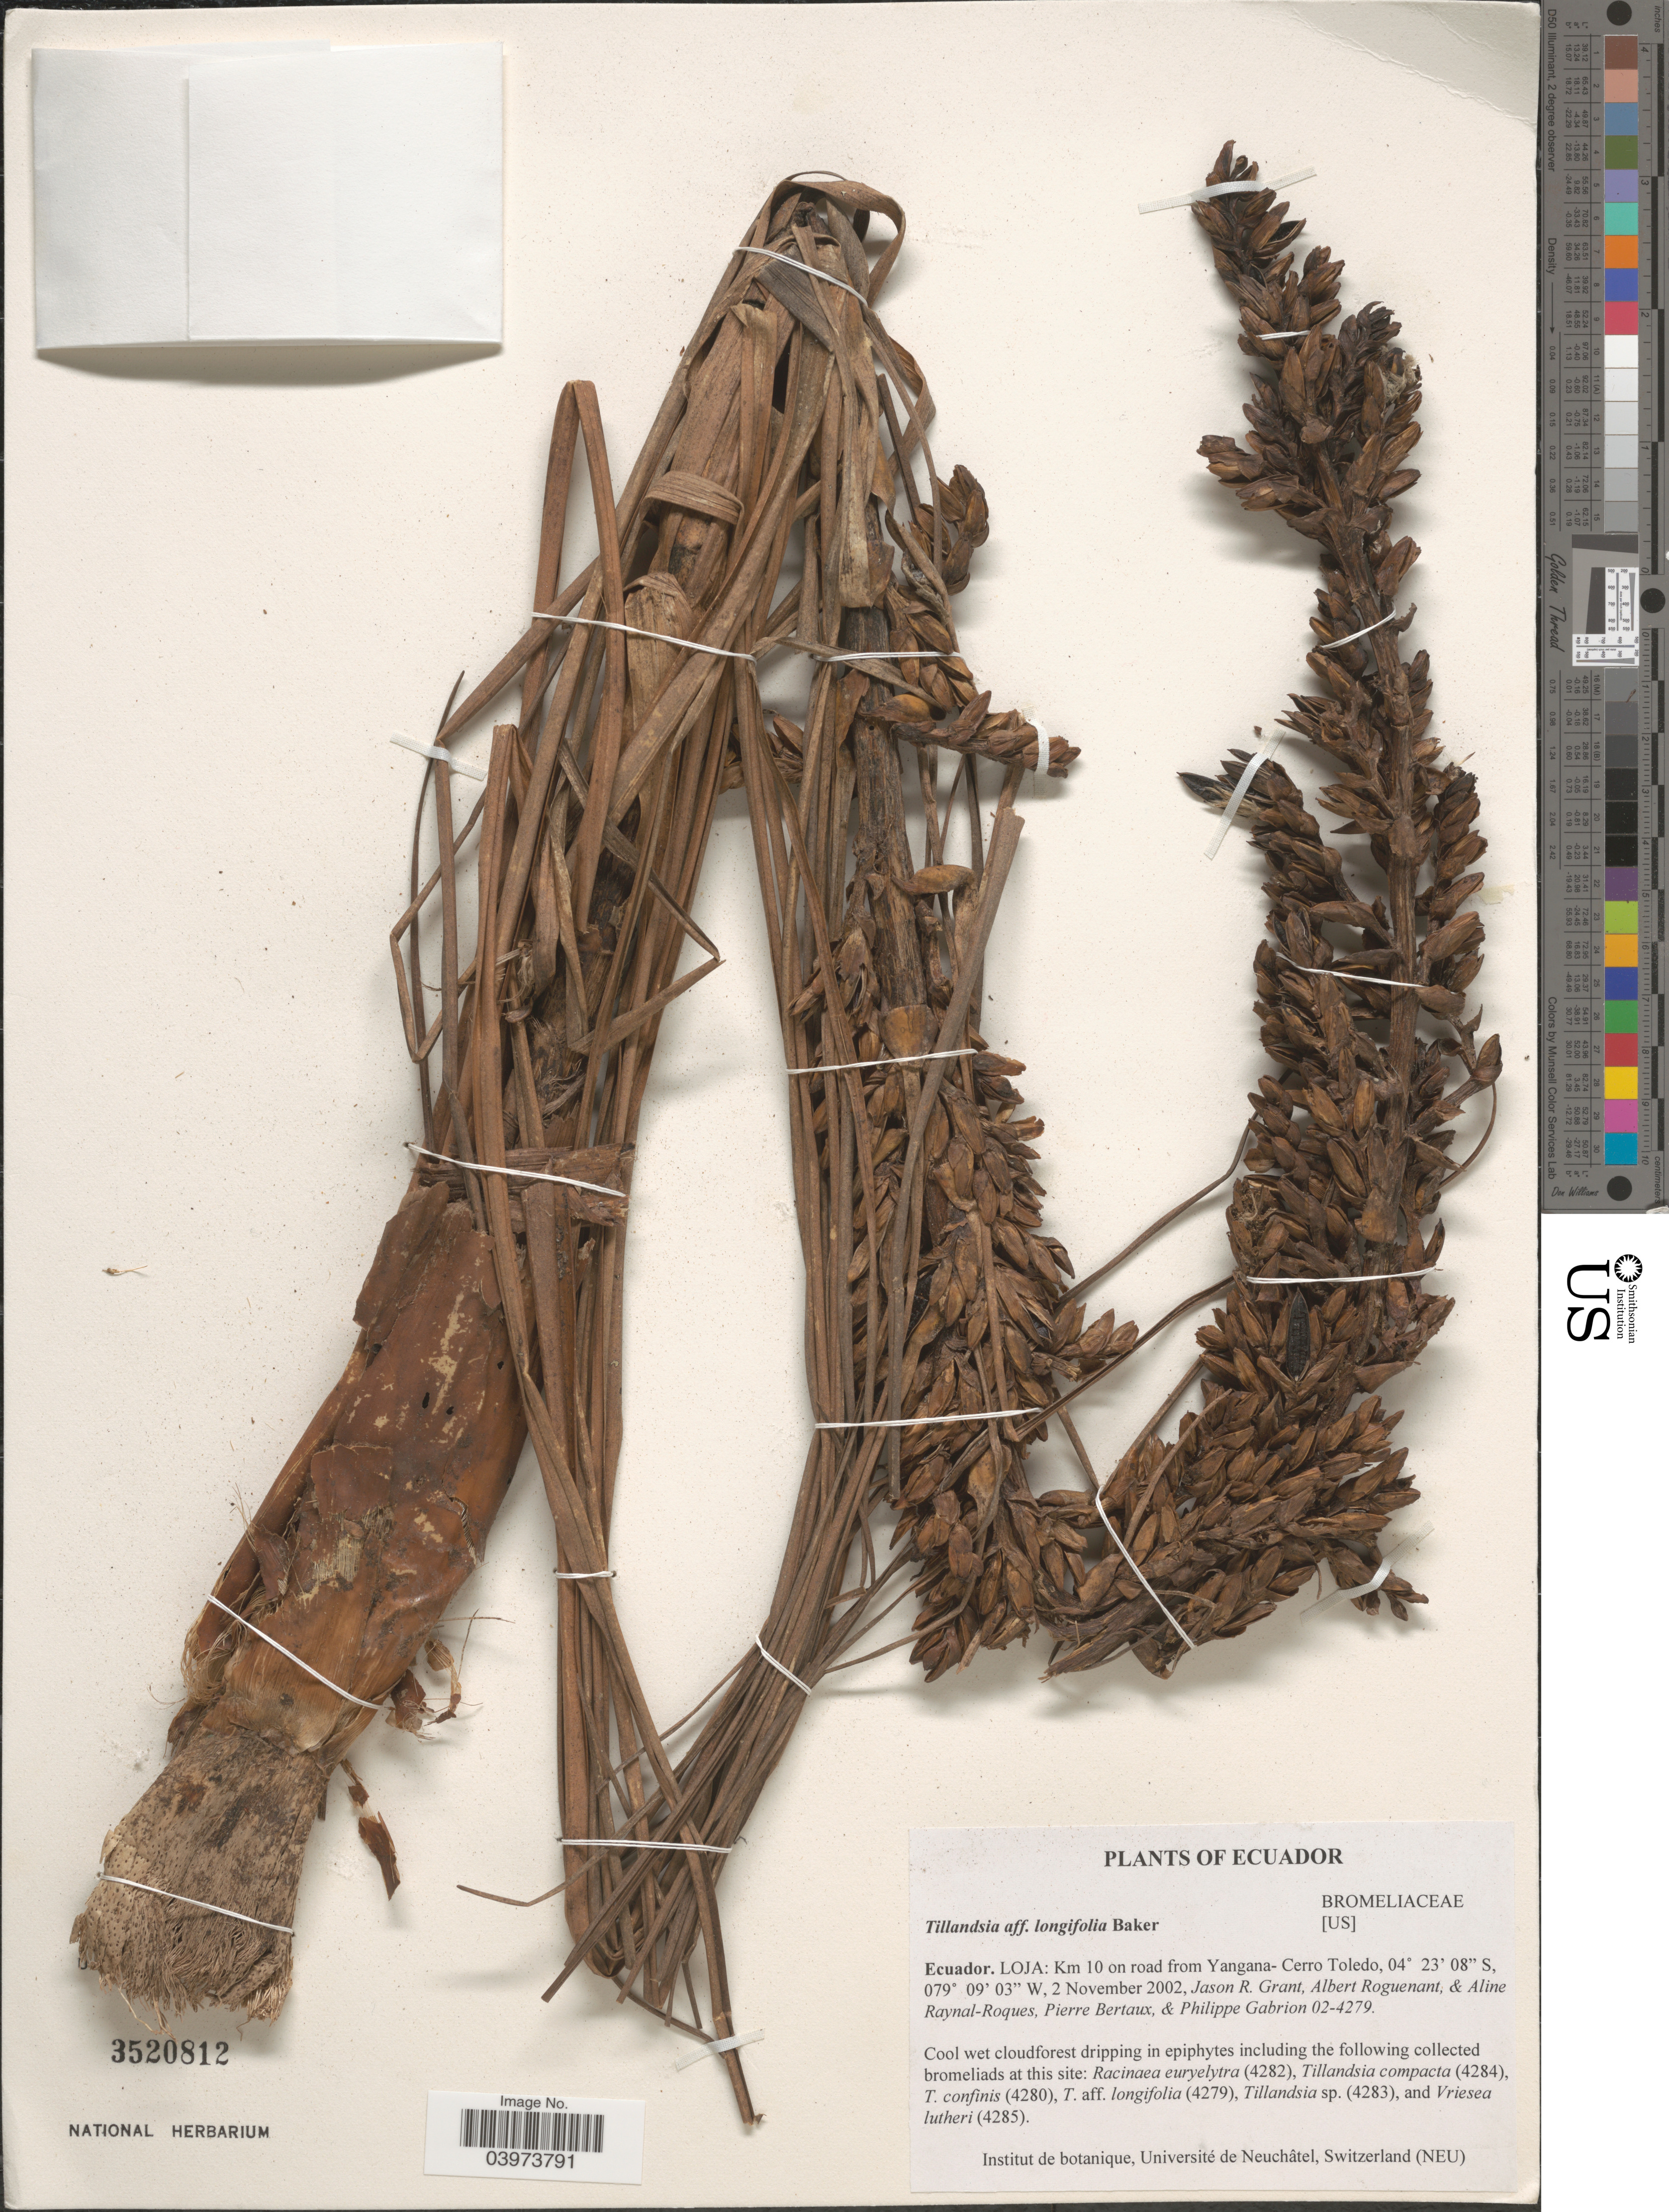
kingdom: Plantae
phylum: Tracheophyta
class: Liliopsida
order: Poales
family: Bromeliaceae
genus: Tillandsia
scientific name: Tillandsia longifolia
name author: Baker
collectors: J. R. Grant, A. Roguenant, A. M. Raynal, P. Bertaux & P. Gabrion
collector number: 02-4279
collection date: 2002-11-02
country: Ecuador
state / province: Loja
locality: Km 10 on road from Yangana-Cerro Toledo.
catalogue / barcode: US 3520812